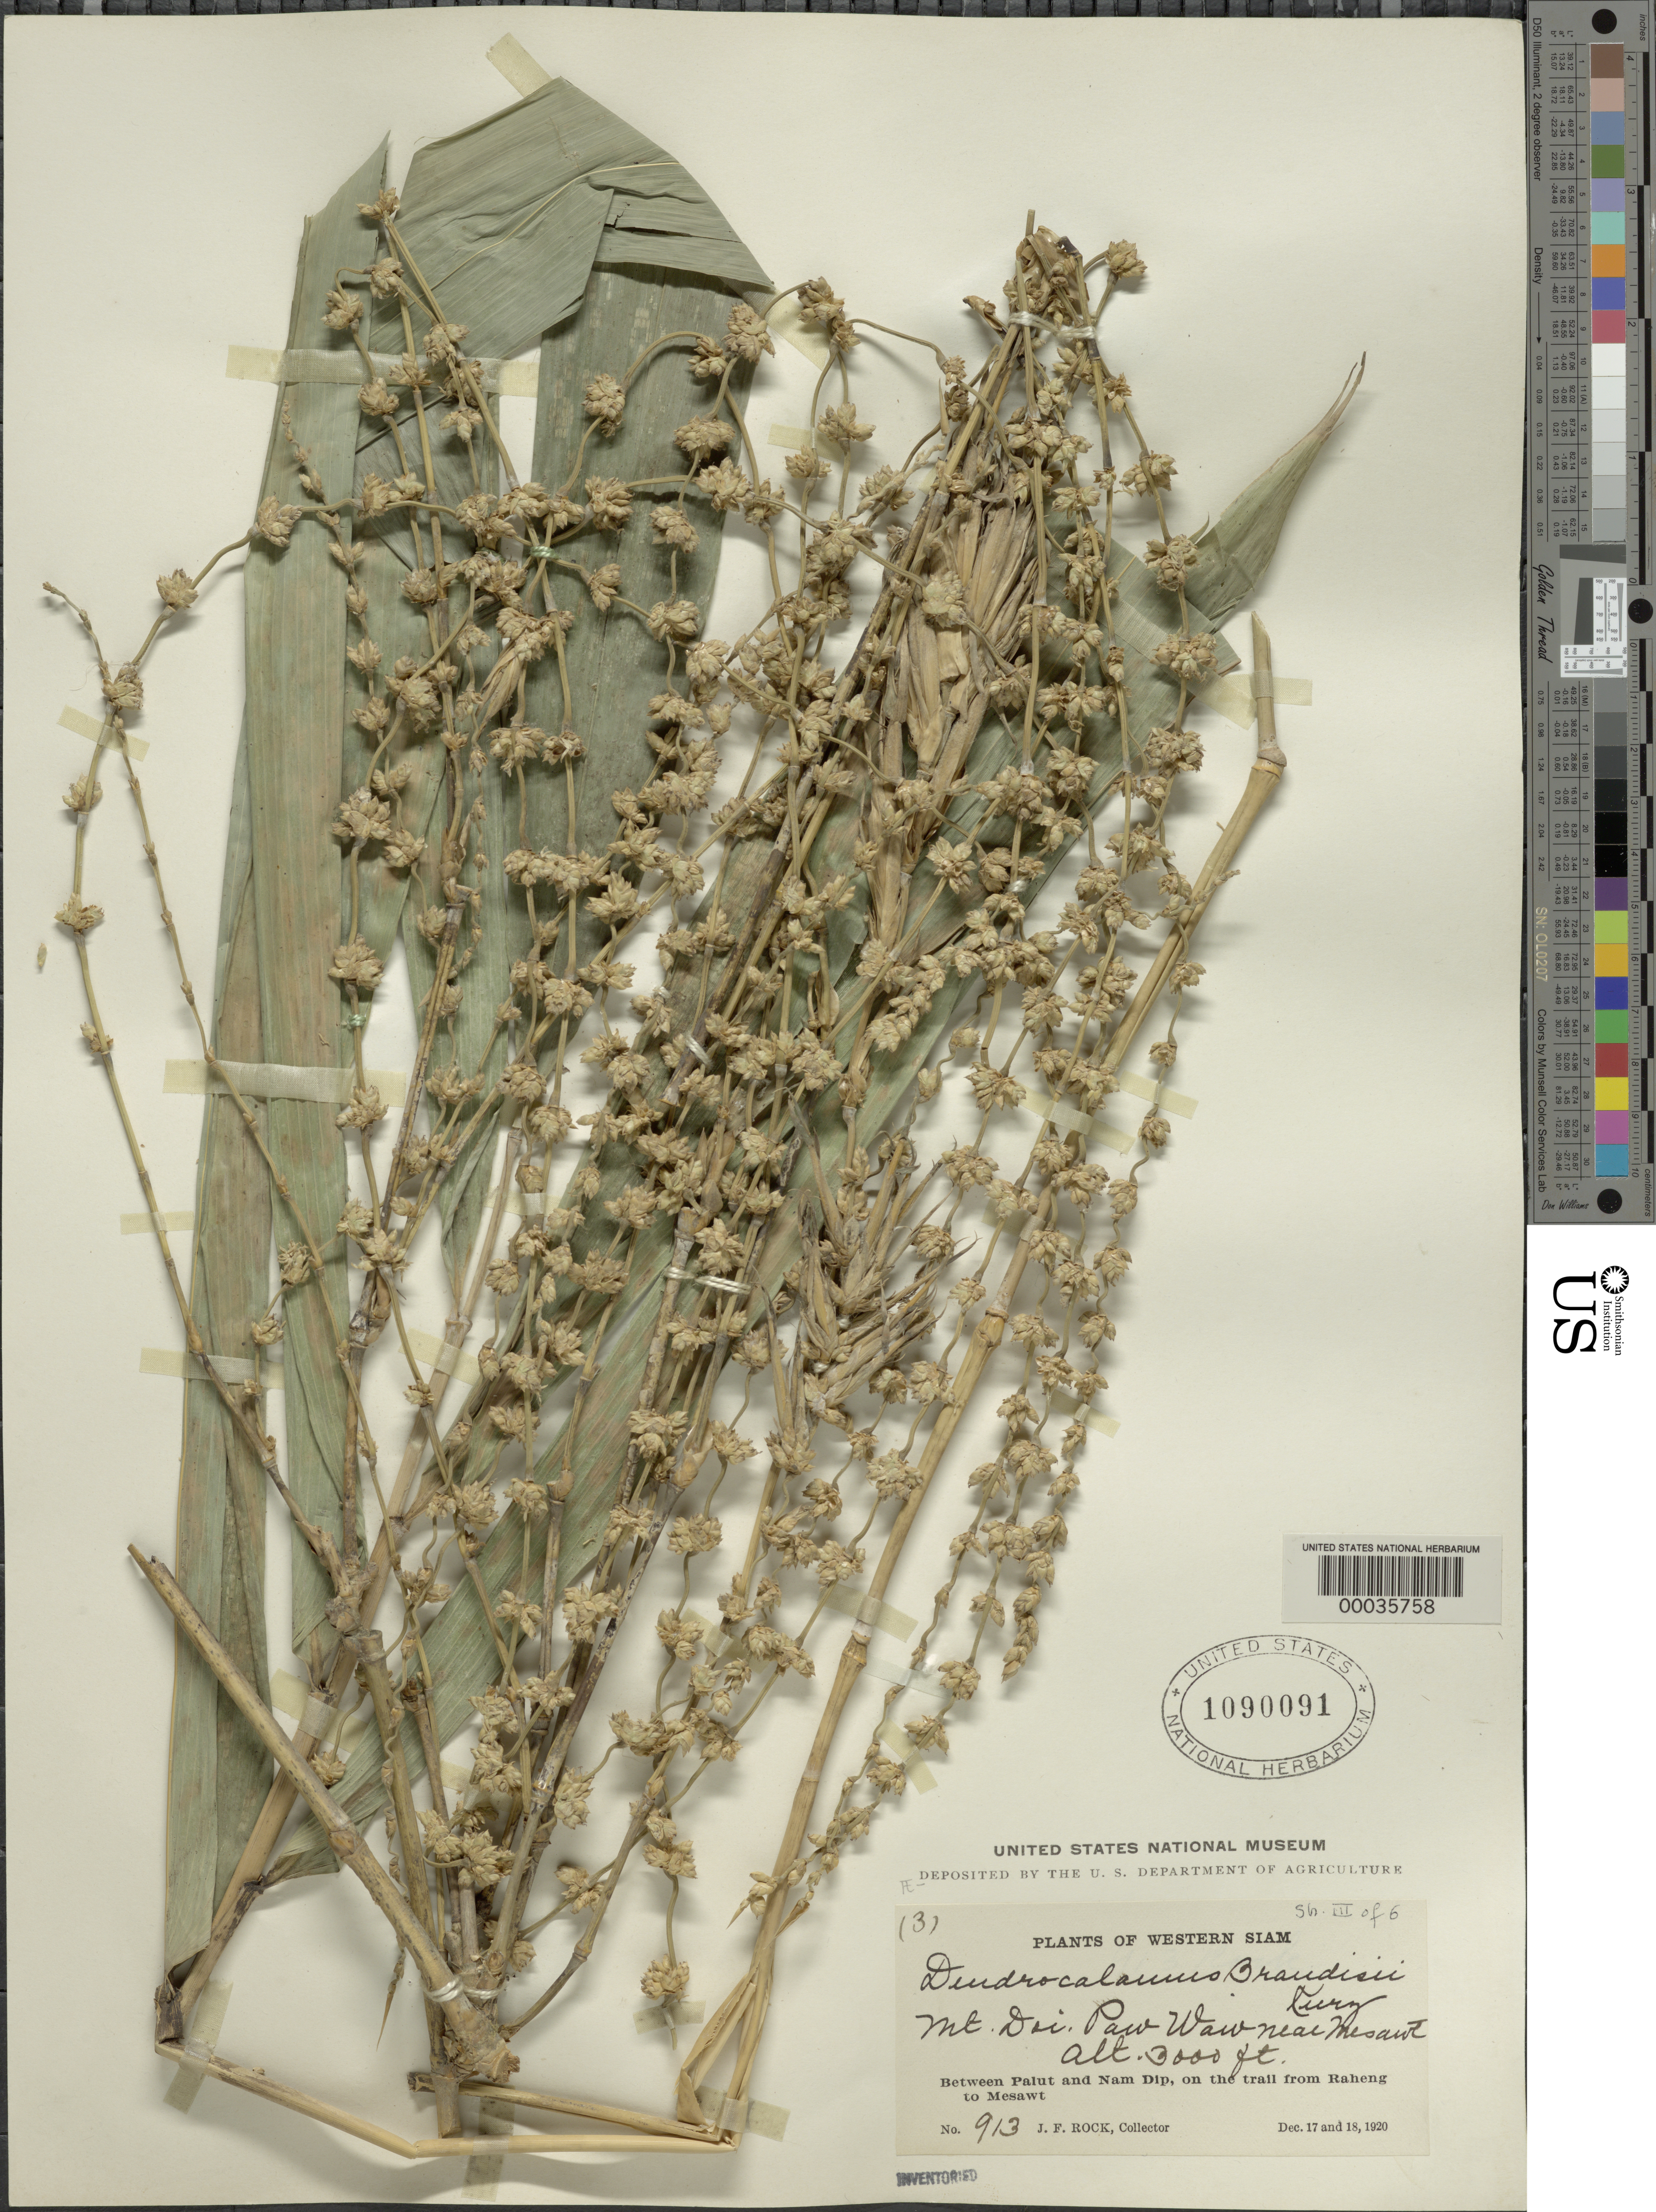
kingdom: Plantae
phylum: Tracheophyta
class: Liliopsida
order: Poales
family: Poaceae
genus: Dendrocalamus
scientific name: Dendrocalamus brandisii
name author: (Munro) Kurz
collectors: J. F. Rock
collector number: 913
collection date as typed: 17 Dec 1920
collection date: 1920-12-17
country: Thailand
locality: Palut, nam dip, raheng, mesawt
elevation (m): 915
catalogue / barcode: US 1090091